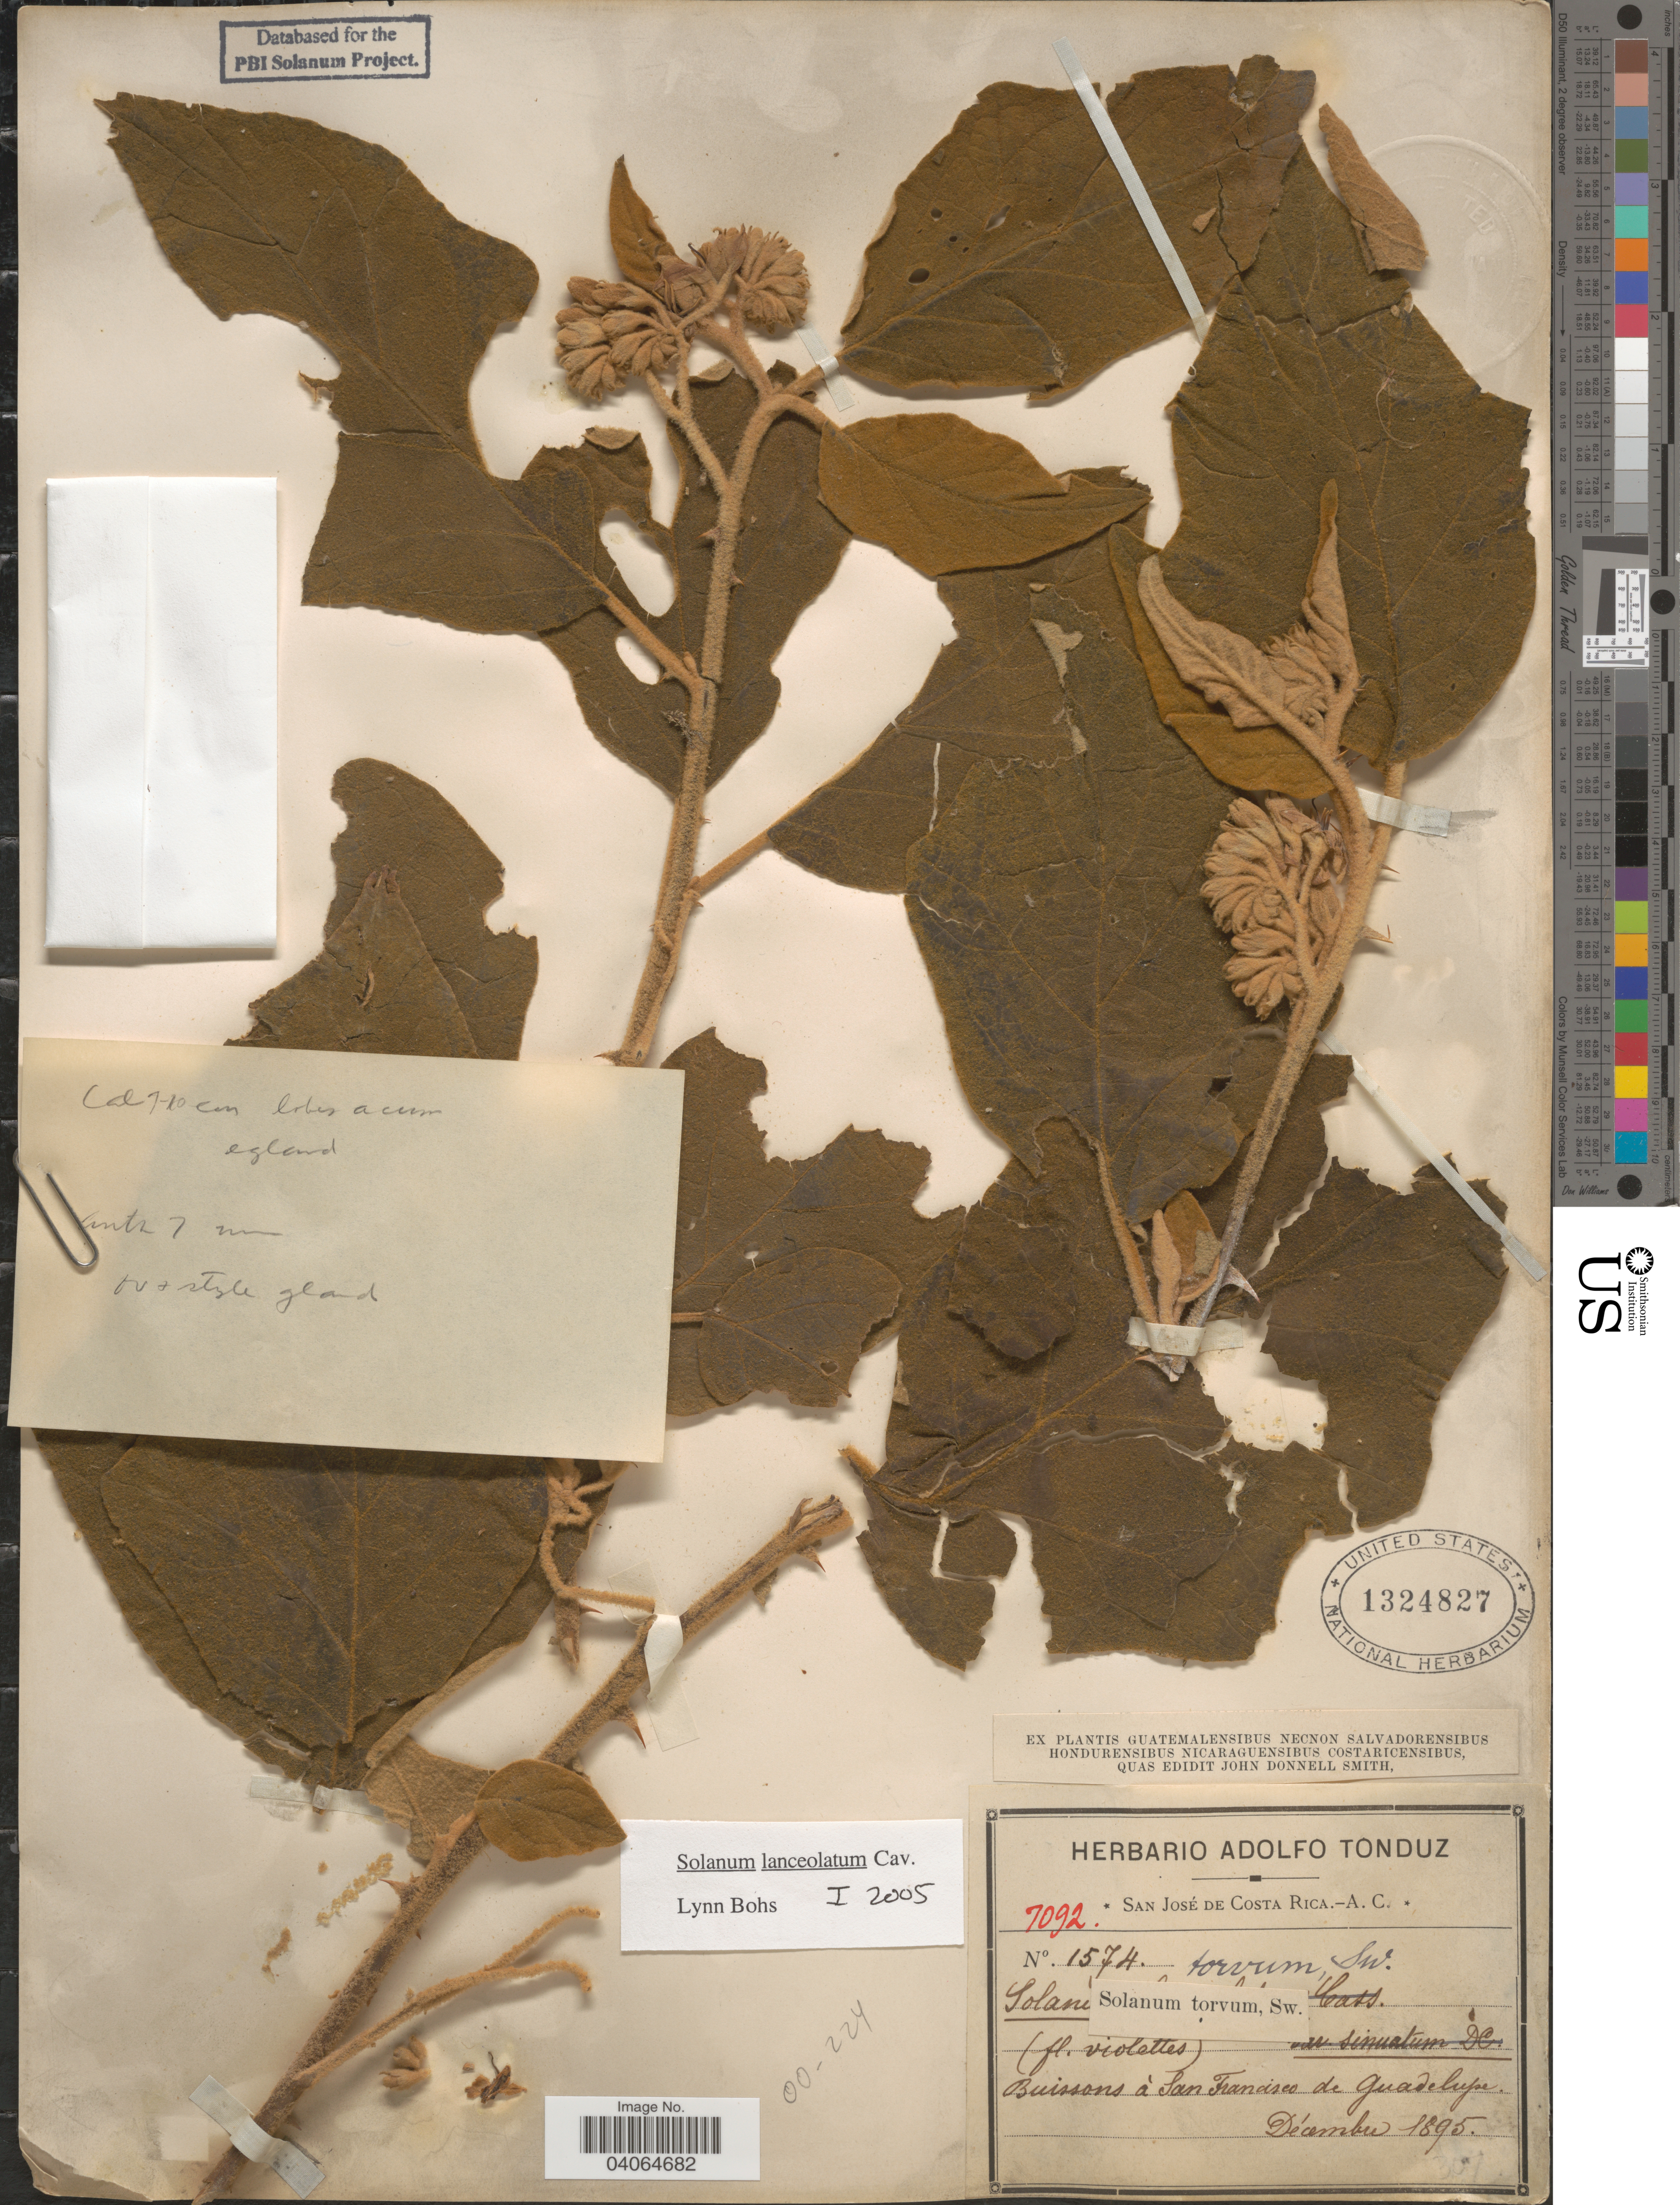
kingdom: Plantae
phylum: Tracheophyta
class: Magnoliopsida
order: Solanales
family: Solanaceae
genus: Solanum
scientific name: Solanum lanceolatum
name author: Berthault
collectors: ex Herb. Adolfo Tonduz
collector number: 1574/7092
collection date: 1895-12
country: Costa Rica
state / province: San José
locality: Buissons à San Francisco de Guadalupe.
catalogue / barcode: US 1324827